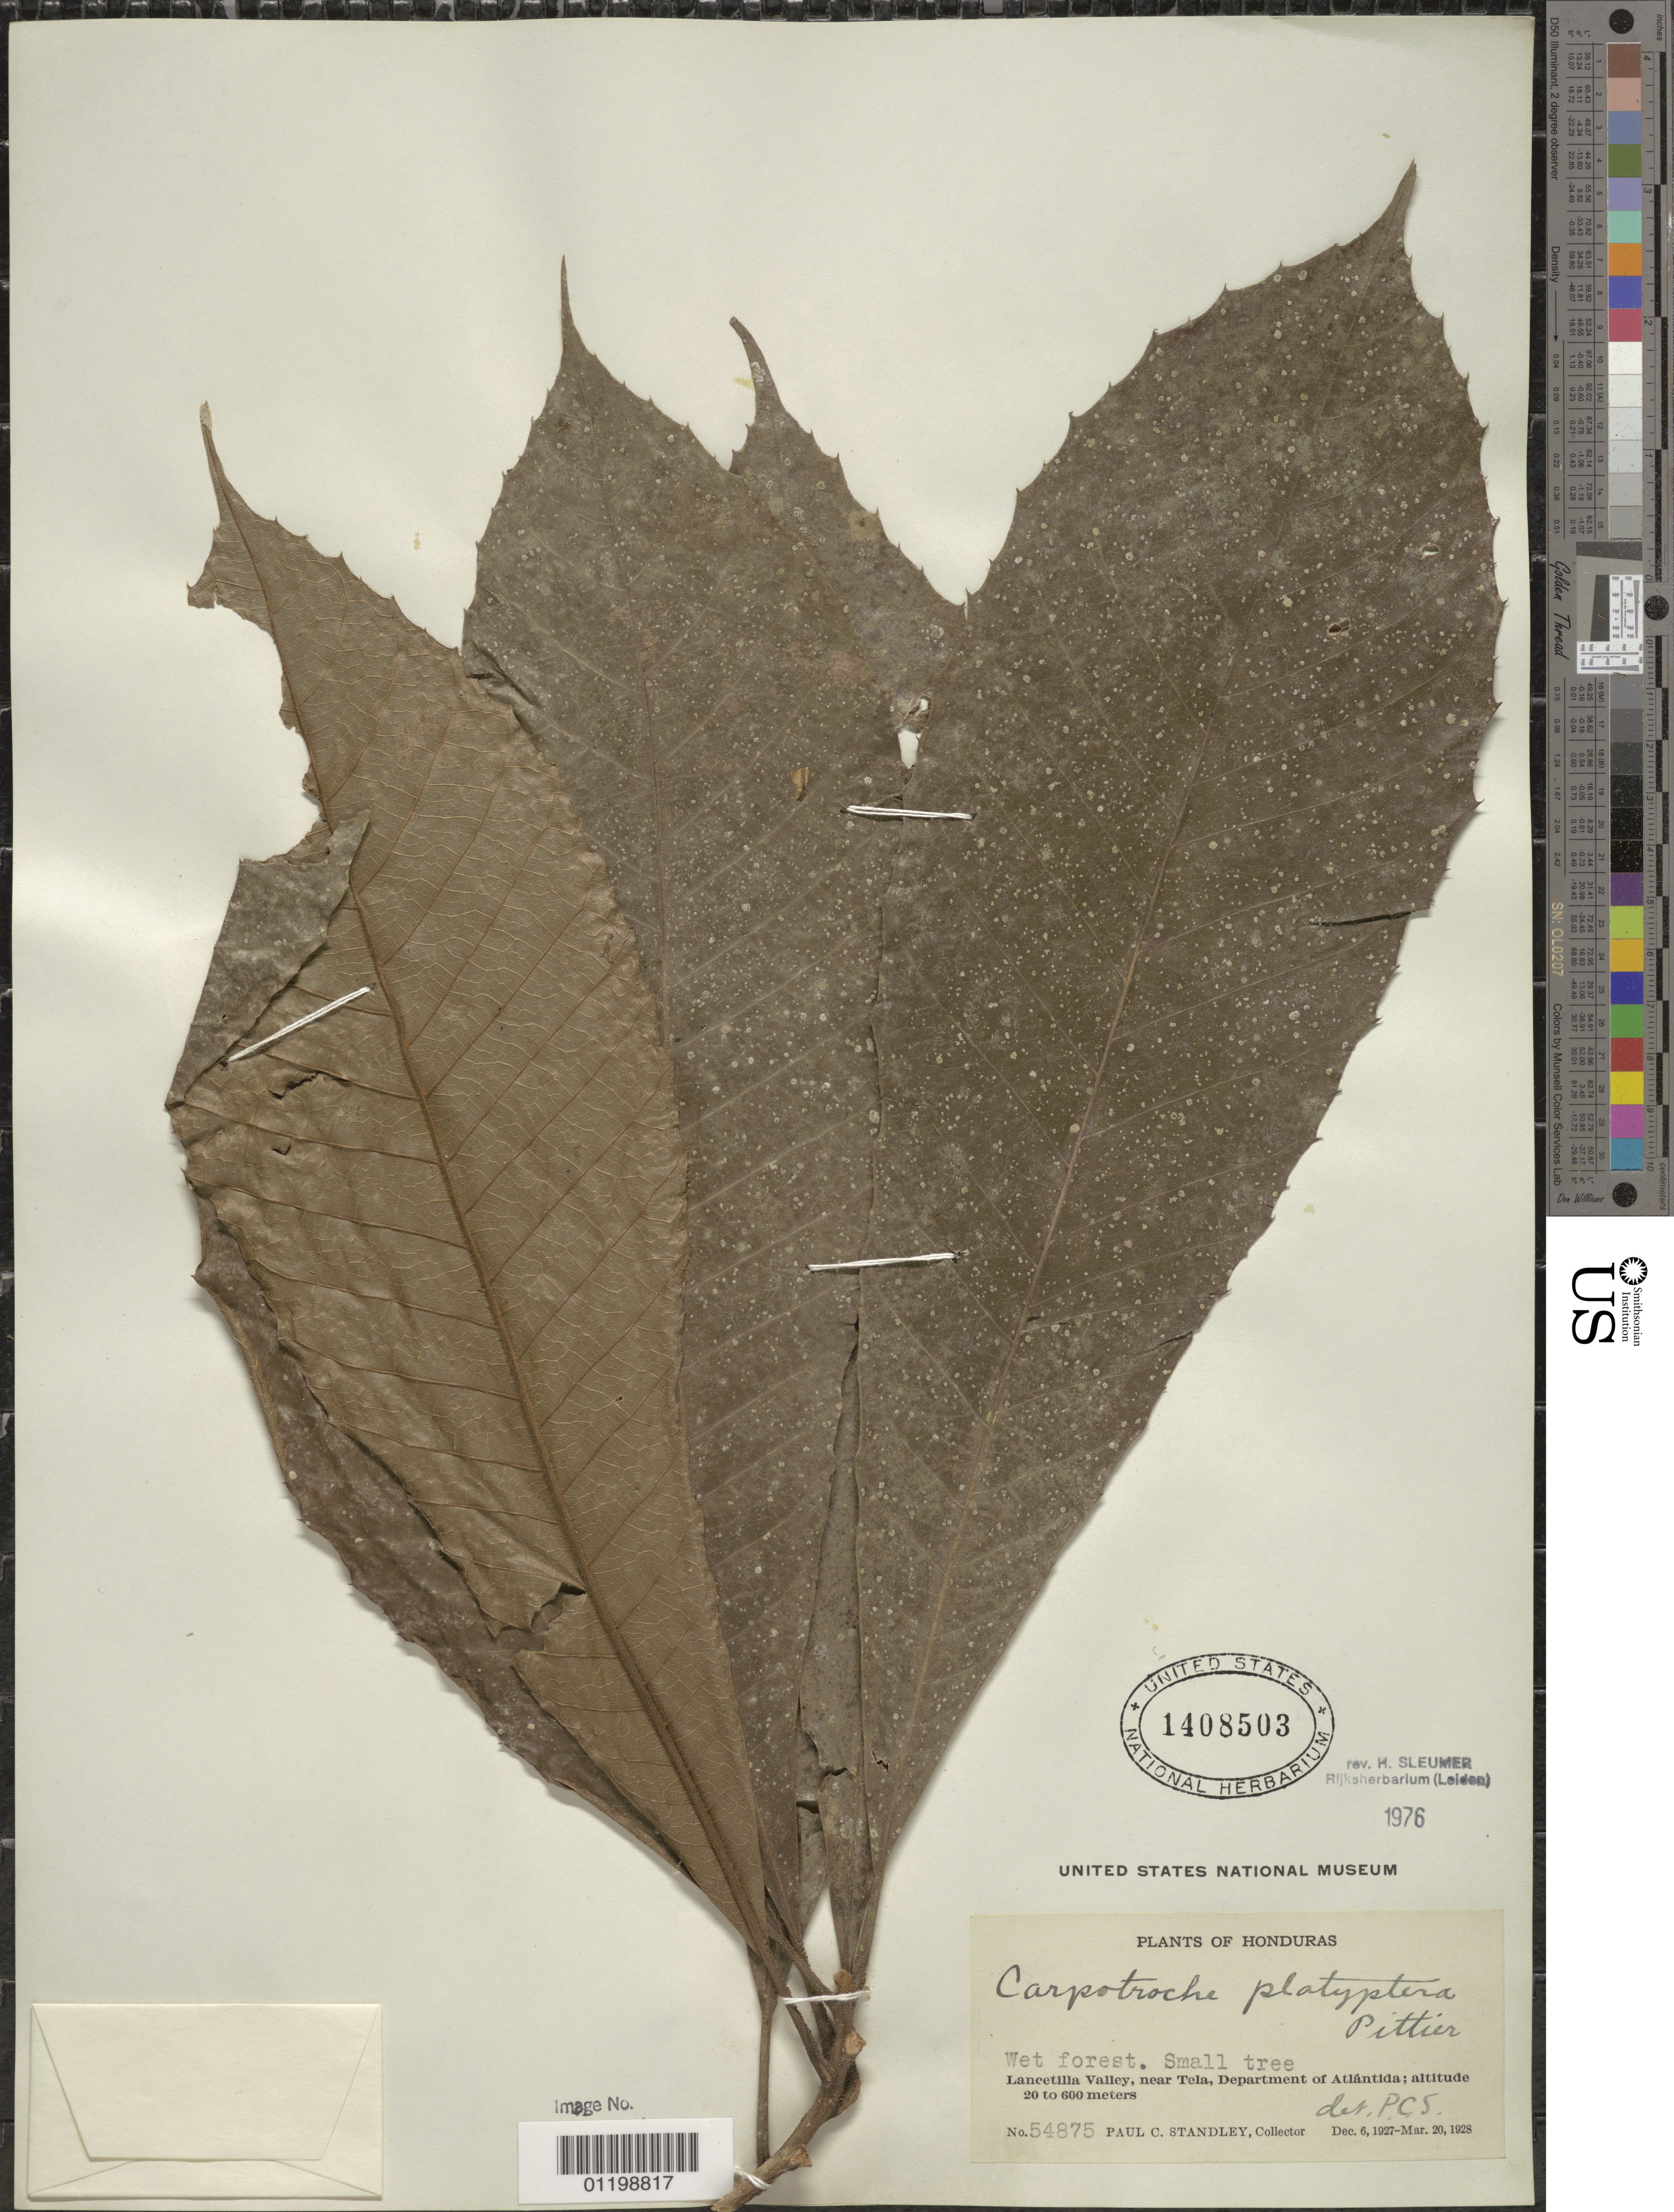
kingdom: Plantae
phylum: Tracheophyta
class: Magnoliopsida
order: Malpighiales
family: Achariaceae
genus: Carpotroche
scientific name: Carpotroche platyptera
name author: Pittier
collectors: P. C. Standley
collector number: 54875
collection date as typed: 06 Dec 1927 to 20 Mar 1928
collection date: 1927-12-06/1928-03-20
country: Honduras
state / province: Atlántida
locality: Lancetilla Valley, near Tela, Department of Atlántida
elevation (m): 20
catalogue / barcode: US 1408503